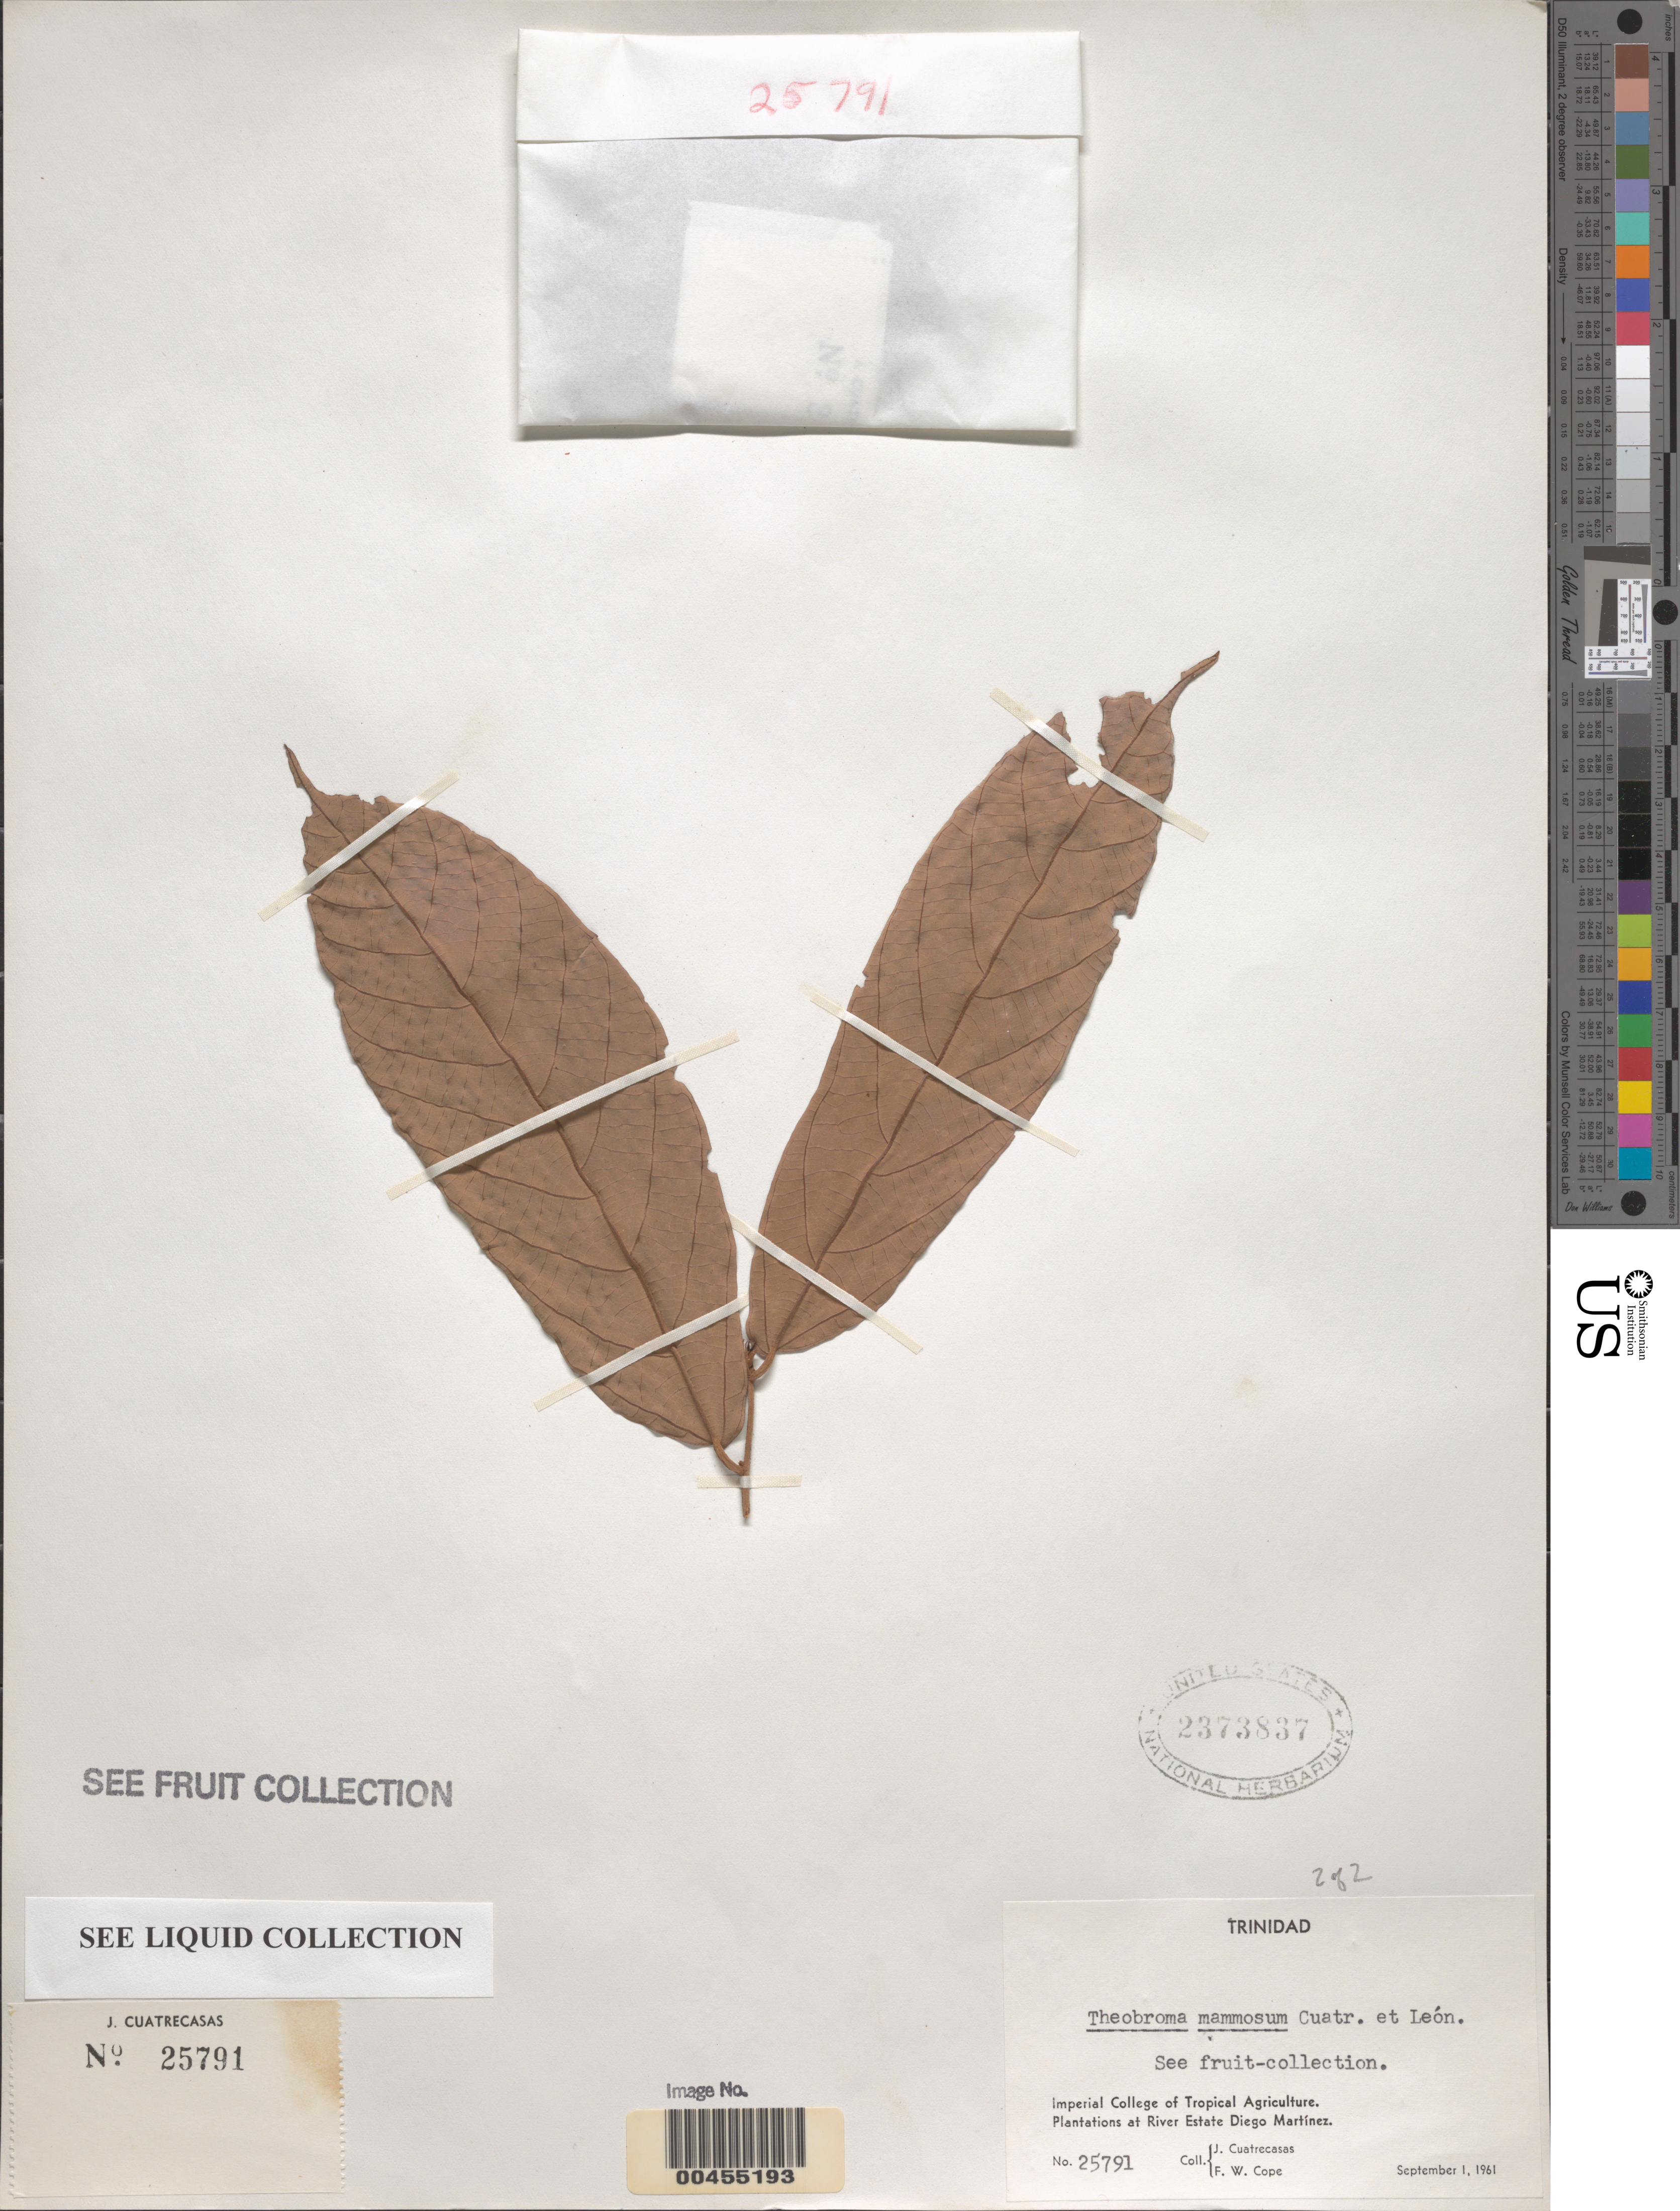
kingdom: Plantae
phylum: Tracheophyta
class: Magnoliopsida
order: Malvales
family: Malvaceae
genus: Theobroma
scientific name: Theobroma angustifolium f. mammosum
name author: (Cuatrec. & J. León) Colli-Silva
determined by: Dorr, L. J., (BOT), Smithsonian Institution - National Museum of Natural History (UNITED STATES)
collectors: J. Cuatrecasas & F. Cope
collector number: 25791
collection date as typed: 01 Sep 1961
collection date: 1961-09-01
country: Trinidad and Tobago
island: Trinidad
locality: Imperial College of Tropical Agriculture. Plantations at River Estate Diego Martínez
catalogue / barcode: US 2373837